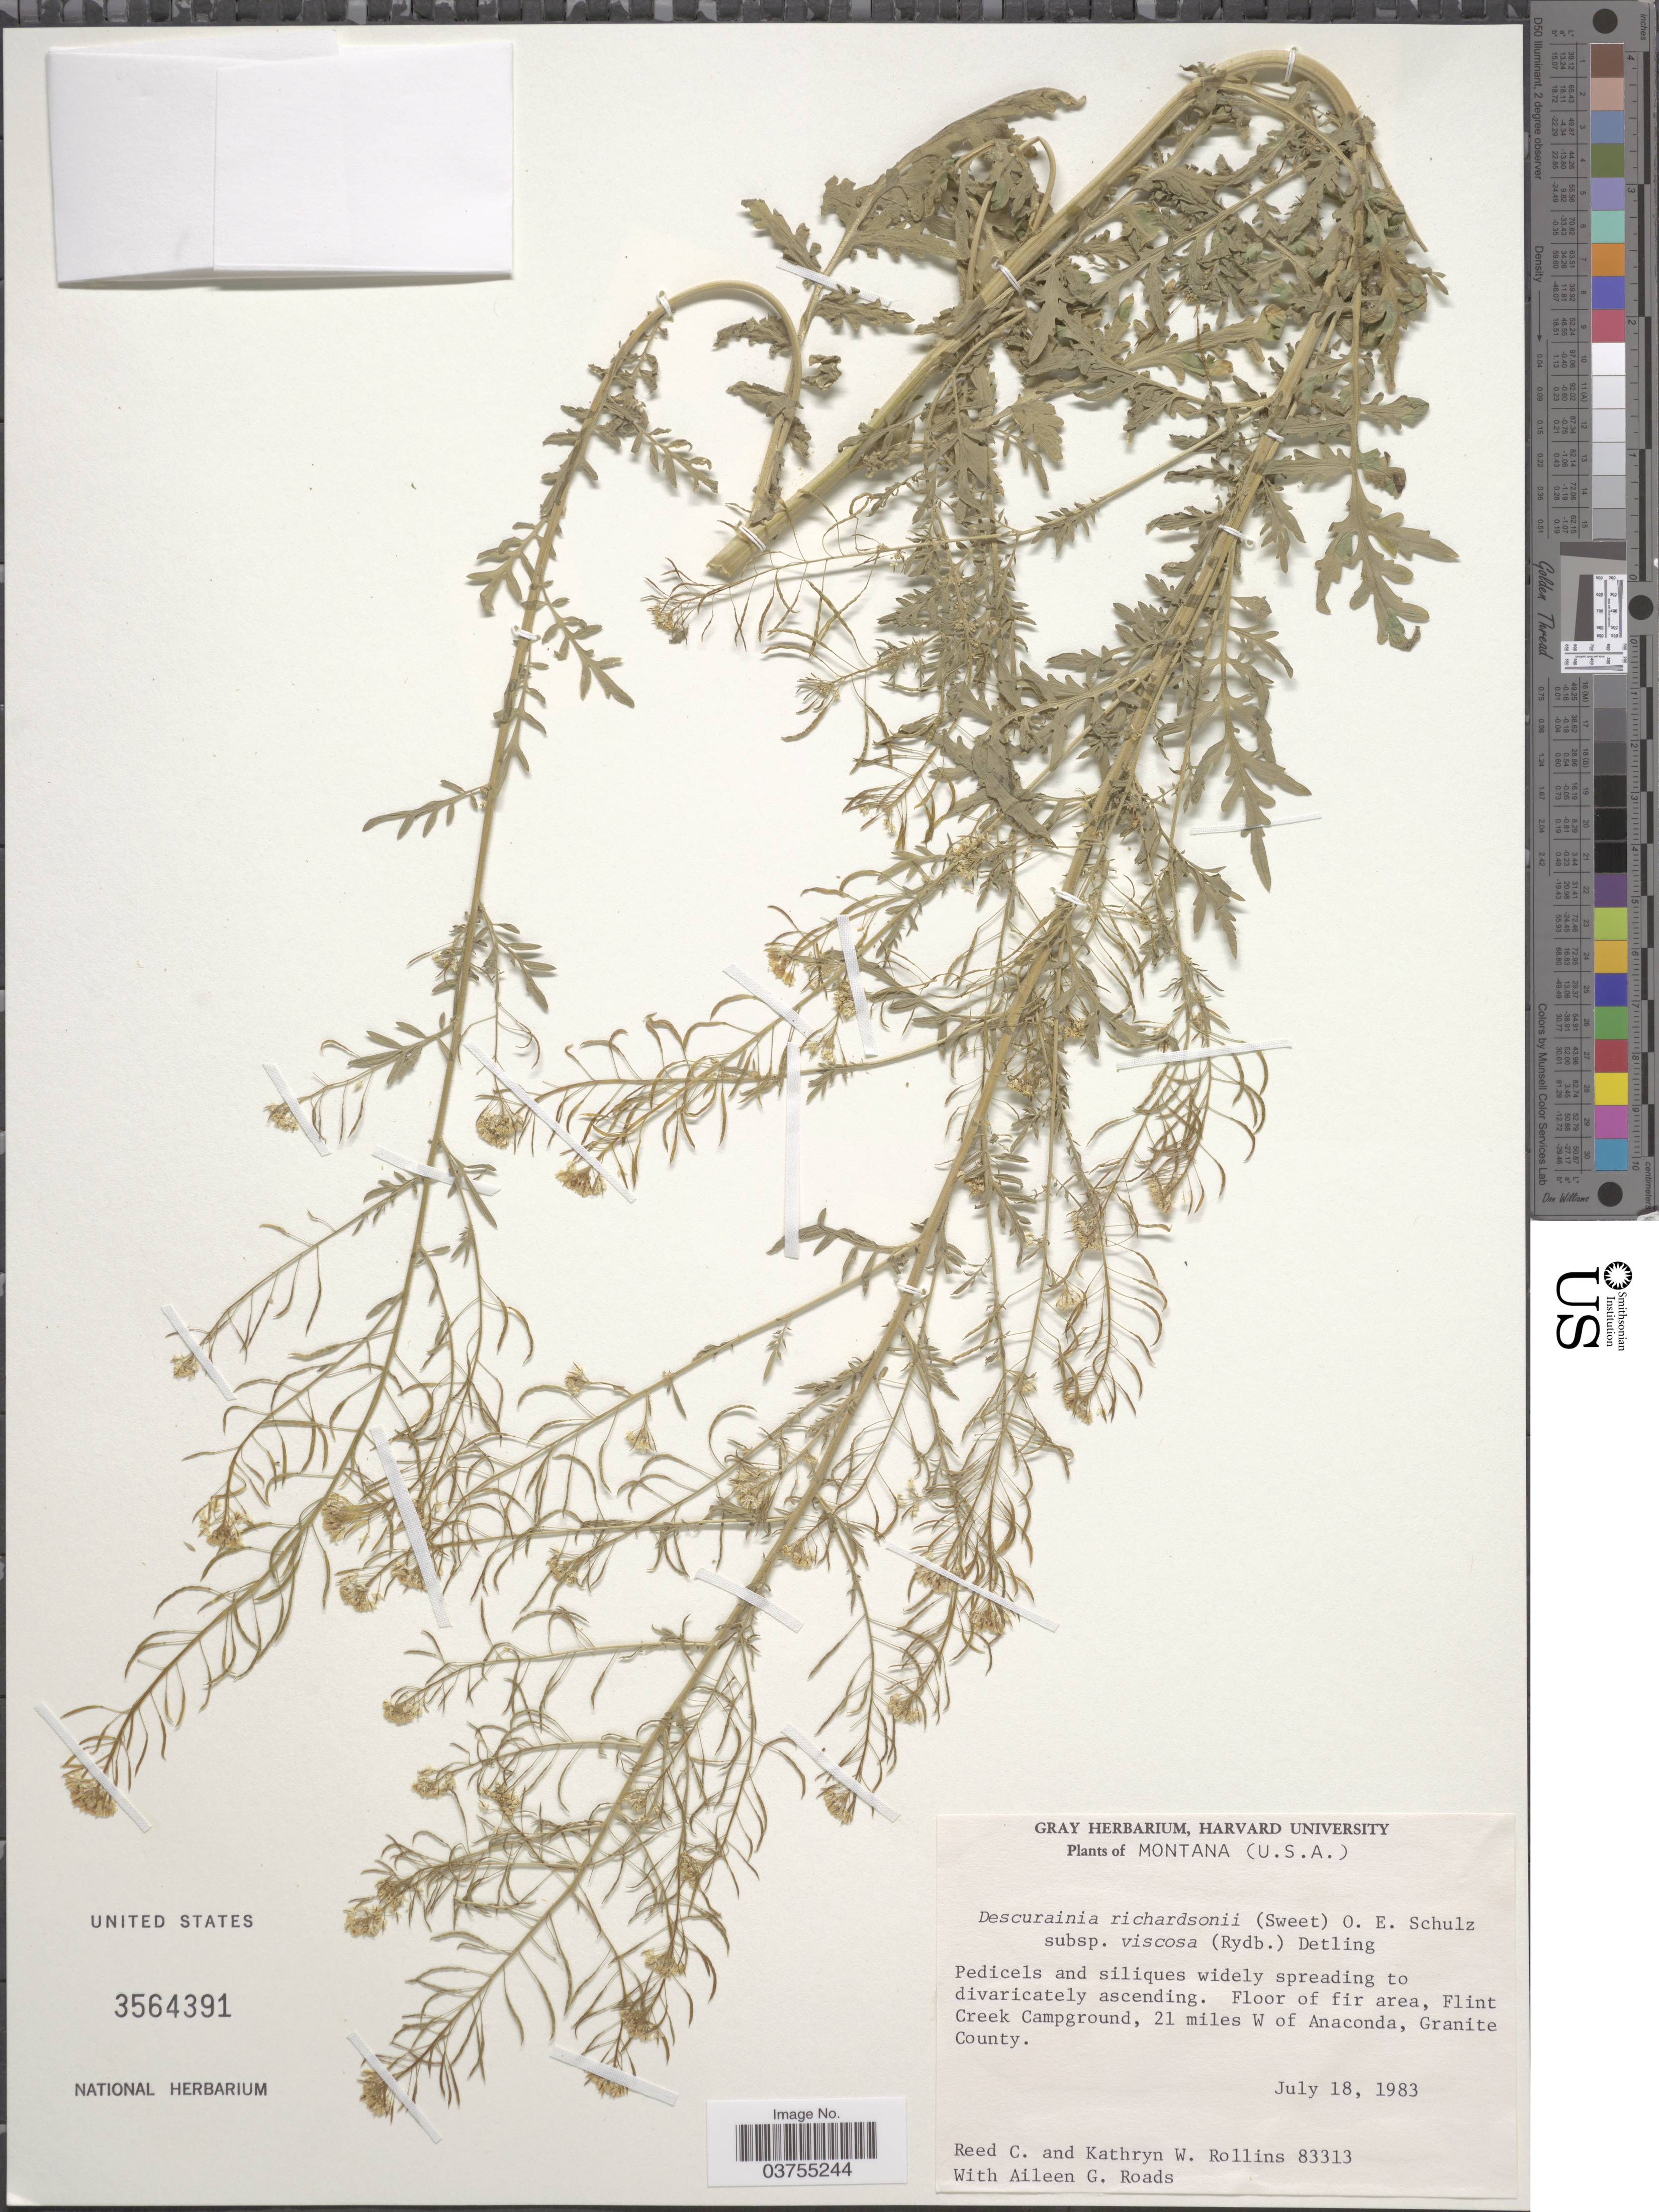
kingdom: Plantae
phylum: Tracheophyta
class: Magnoliopsida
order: Brassicales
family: Brassicaceae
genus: Descurainia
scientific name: Descurainia richardsonii subsp. viscosa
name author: (Rydb.) Detling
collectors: R. C. Rollins, K. W. Rollins & A. Roads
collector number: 83313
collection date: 1983-07-18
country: United States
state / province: Montana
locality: Floor of fir area, Flint Creek Campground, 21 miles W of Anaconda, Granite County.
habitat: floor of fir area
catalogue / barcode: US 3564391